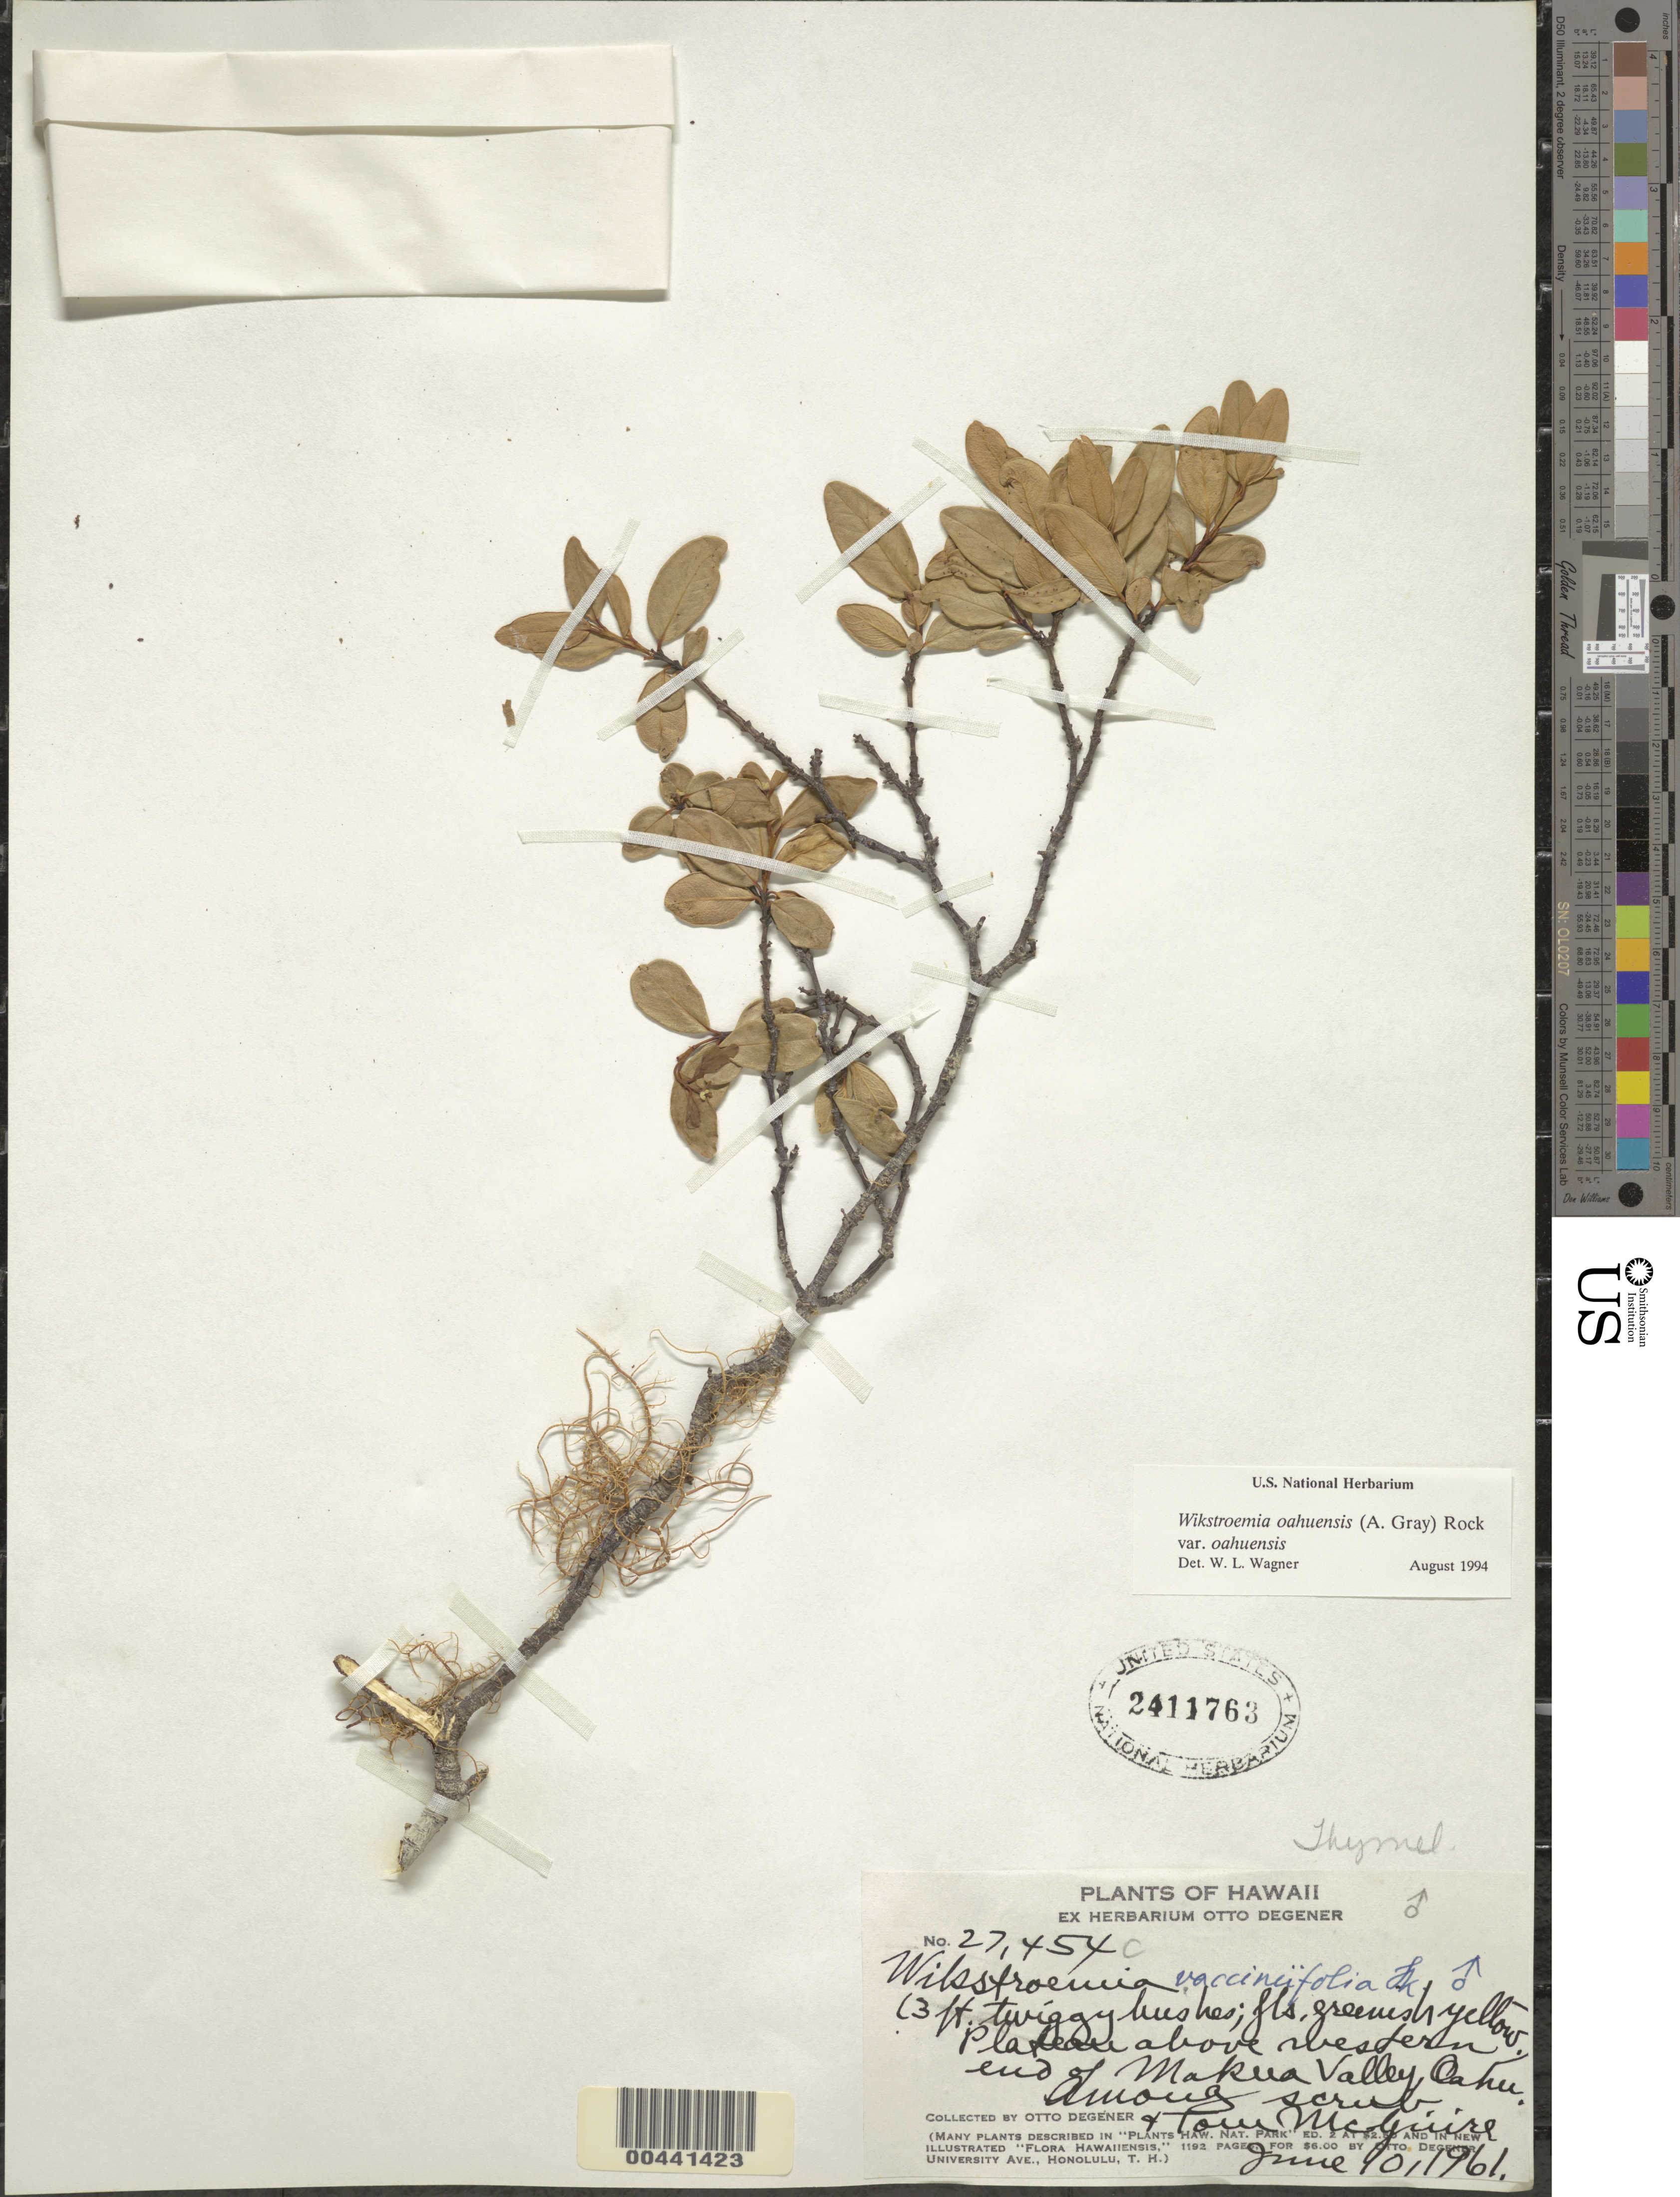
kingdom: Plantae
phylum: Tracheophyta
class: Magnoliopsida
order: Malvales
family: Thymelaeaceae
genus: Wikstroemia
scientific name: Wikstroemia oahuensis var. oahuensis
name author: (A. Gray) Rock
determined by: Wagner, W. L., (BOT), Smithsonian Institution - National Museum of Natural History (UNITED STATES)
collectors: O. Degener & T. Mcguire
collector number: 27454c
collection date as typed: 10 Jun 1961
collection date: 1961-06-10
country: United States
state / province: Hawaii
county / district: Honolulu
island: Oahu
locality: Plateau above western end of Makua Valley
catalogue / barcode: US 2411763